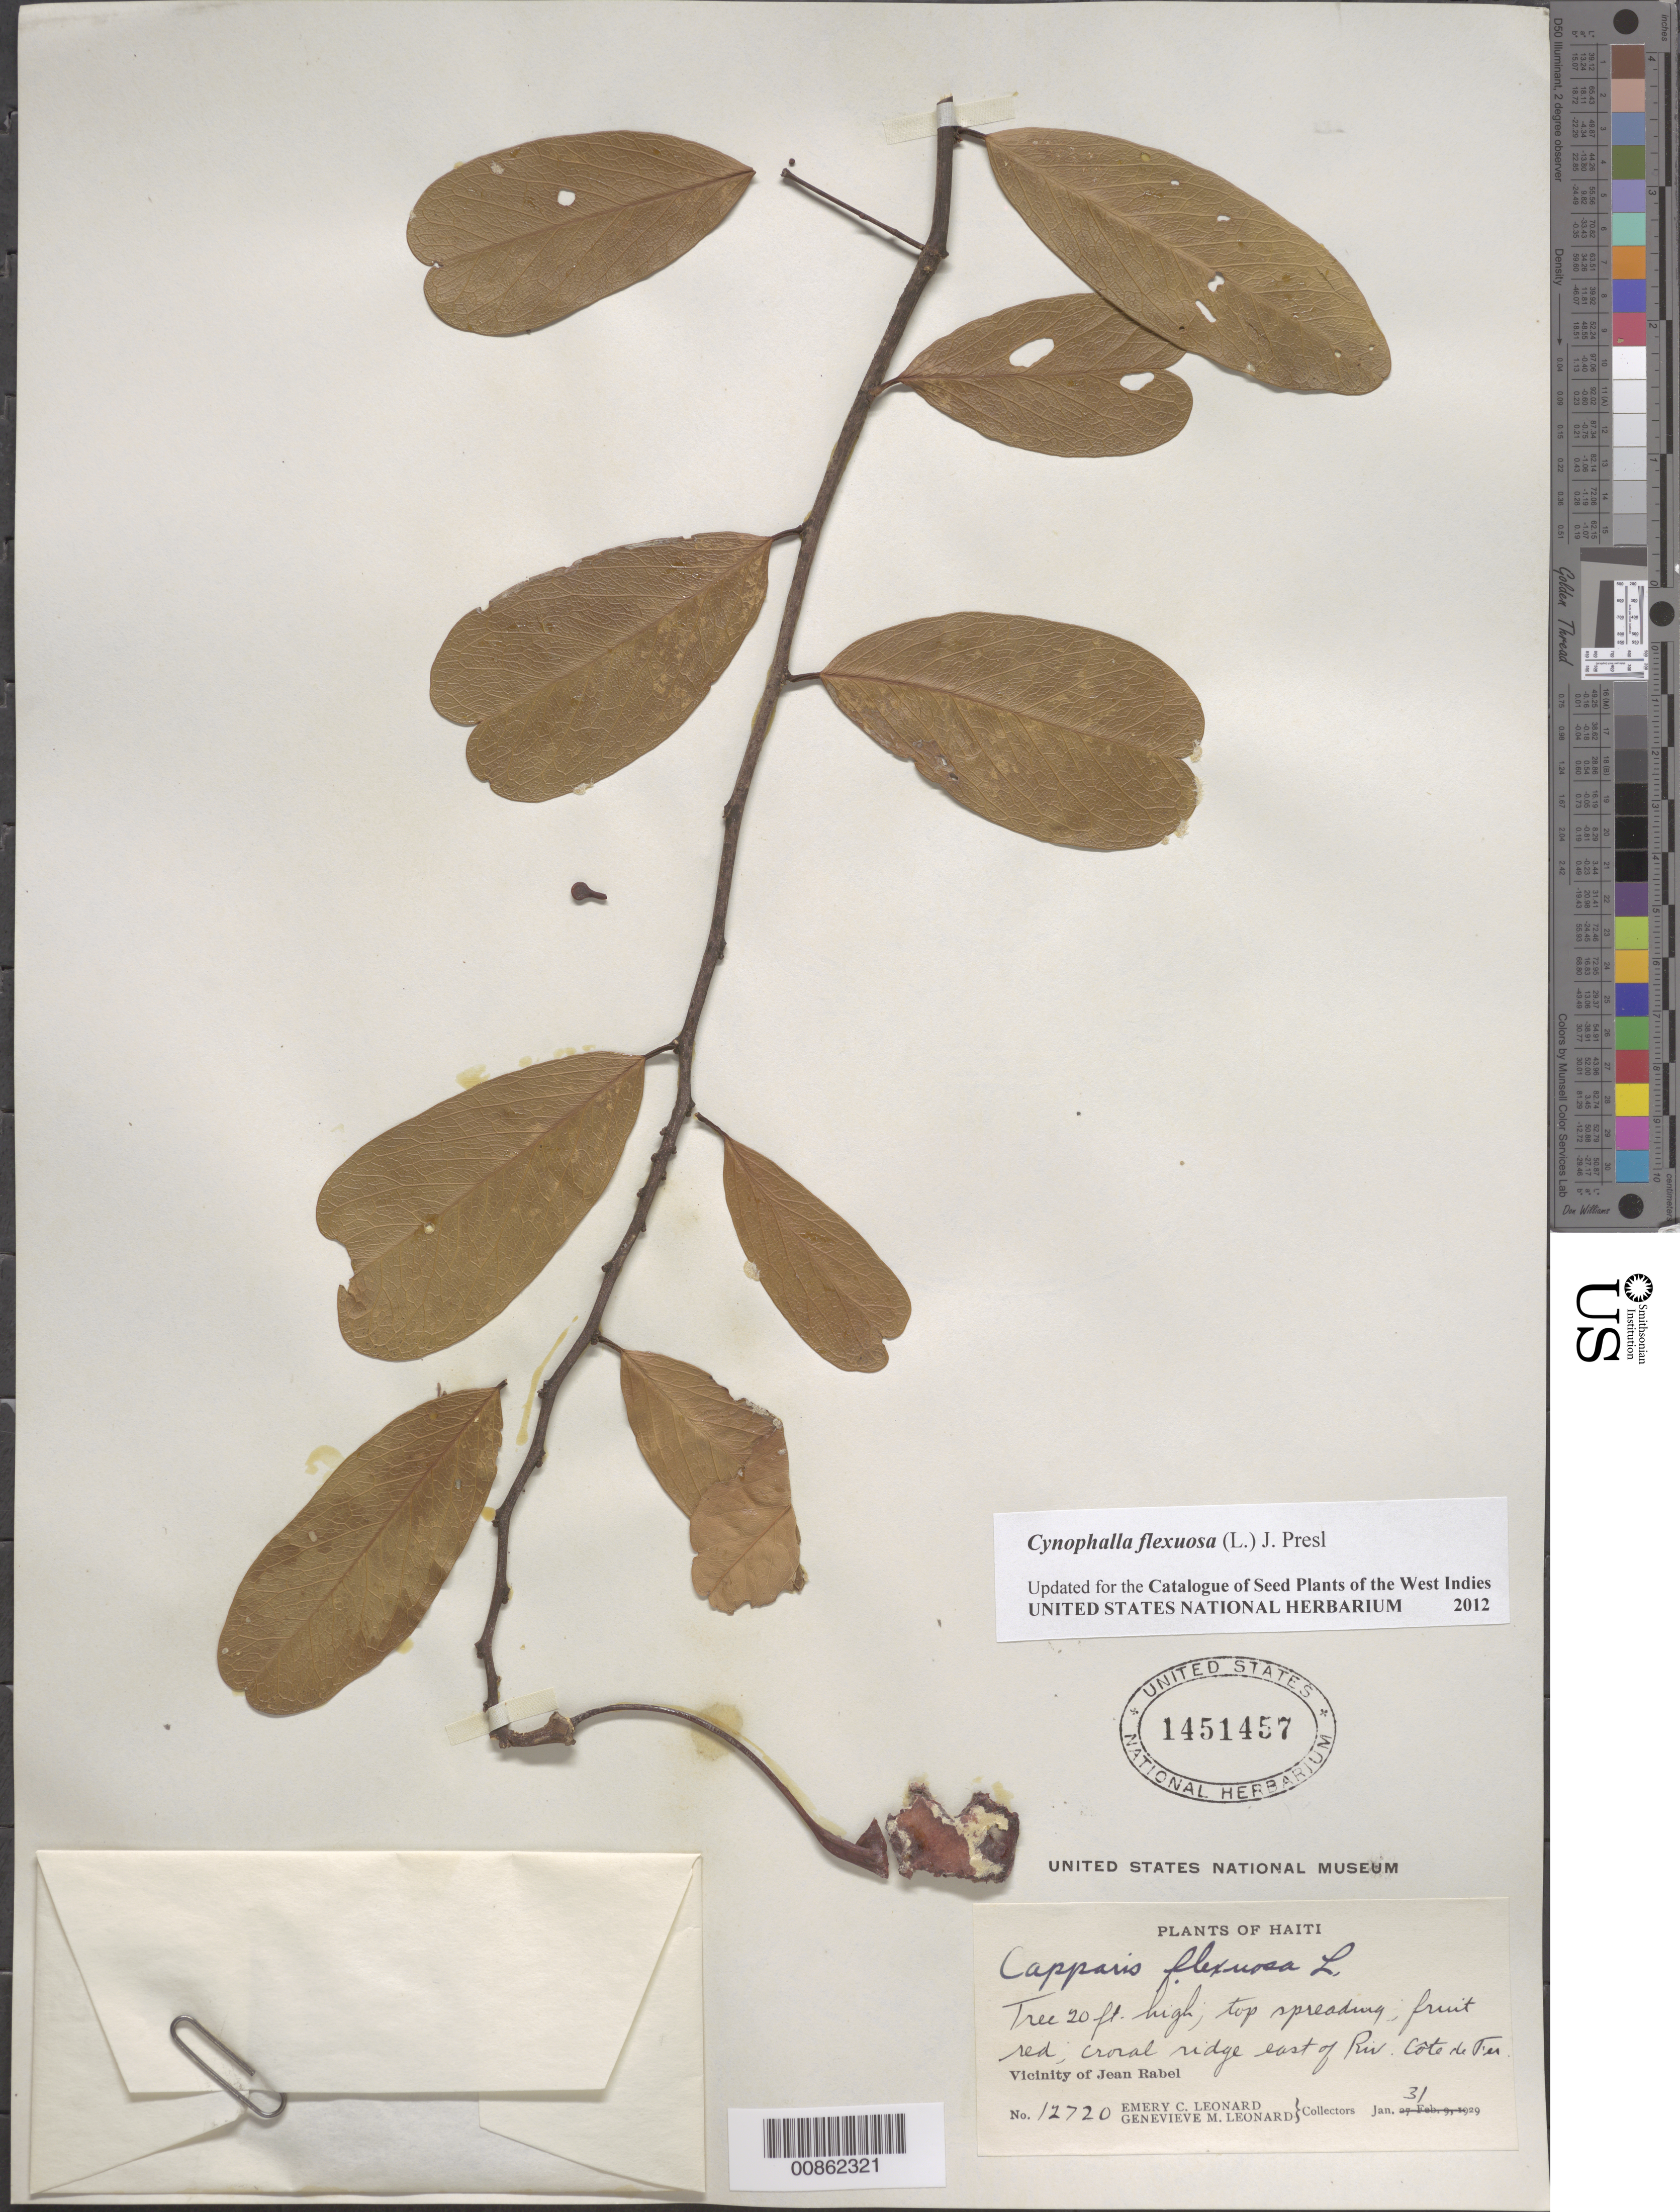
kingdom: Plantae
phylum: Tracheophyta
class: Magnoliopsida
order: Brassicales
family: Capparaceae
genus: Cynophalla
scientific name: Cynophalla flexuosa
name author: (L.) J. Presl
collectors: E. C. Leonard & G. M. Leonard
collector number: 12720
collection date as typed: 31 Jan 1929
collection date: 1929-01-31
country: Haiti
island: Hispaniola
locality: Vicinity of Jean Rabel. East of Riv. Côte de Fer.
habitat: Coral ridge.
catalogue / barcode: US 1451457